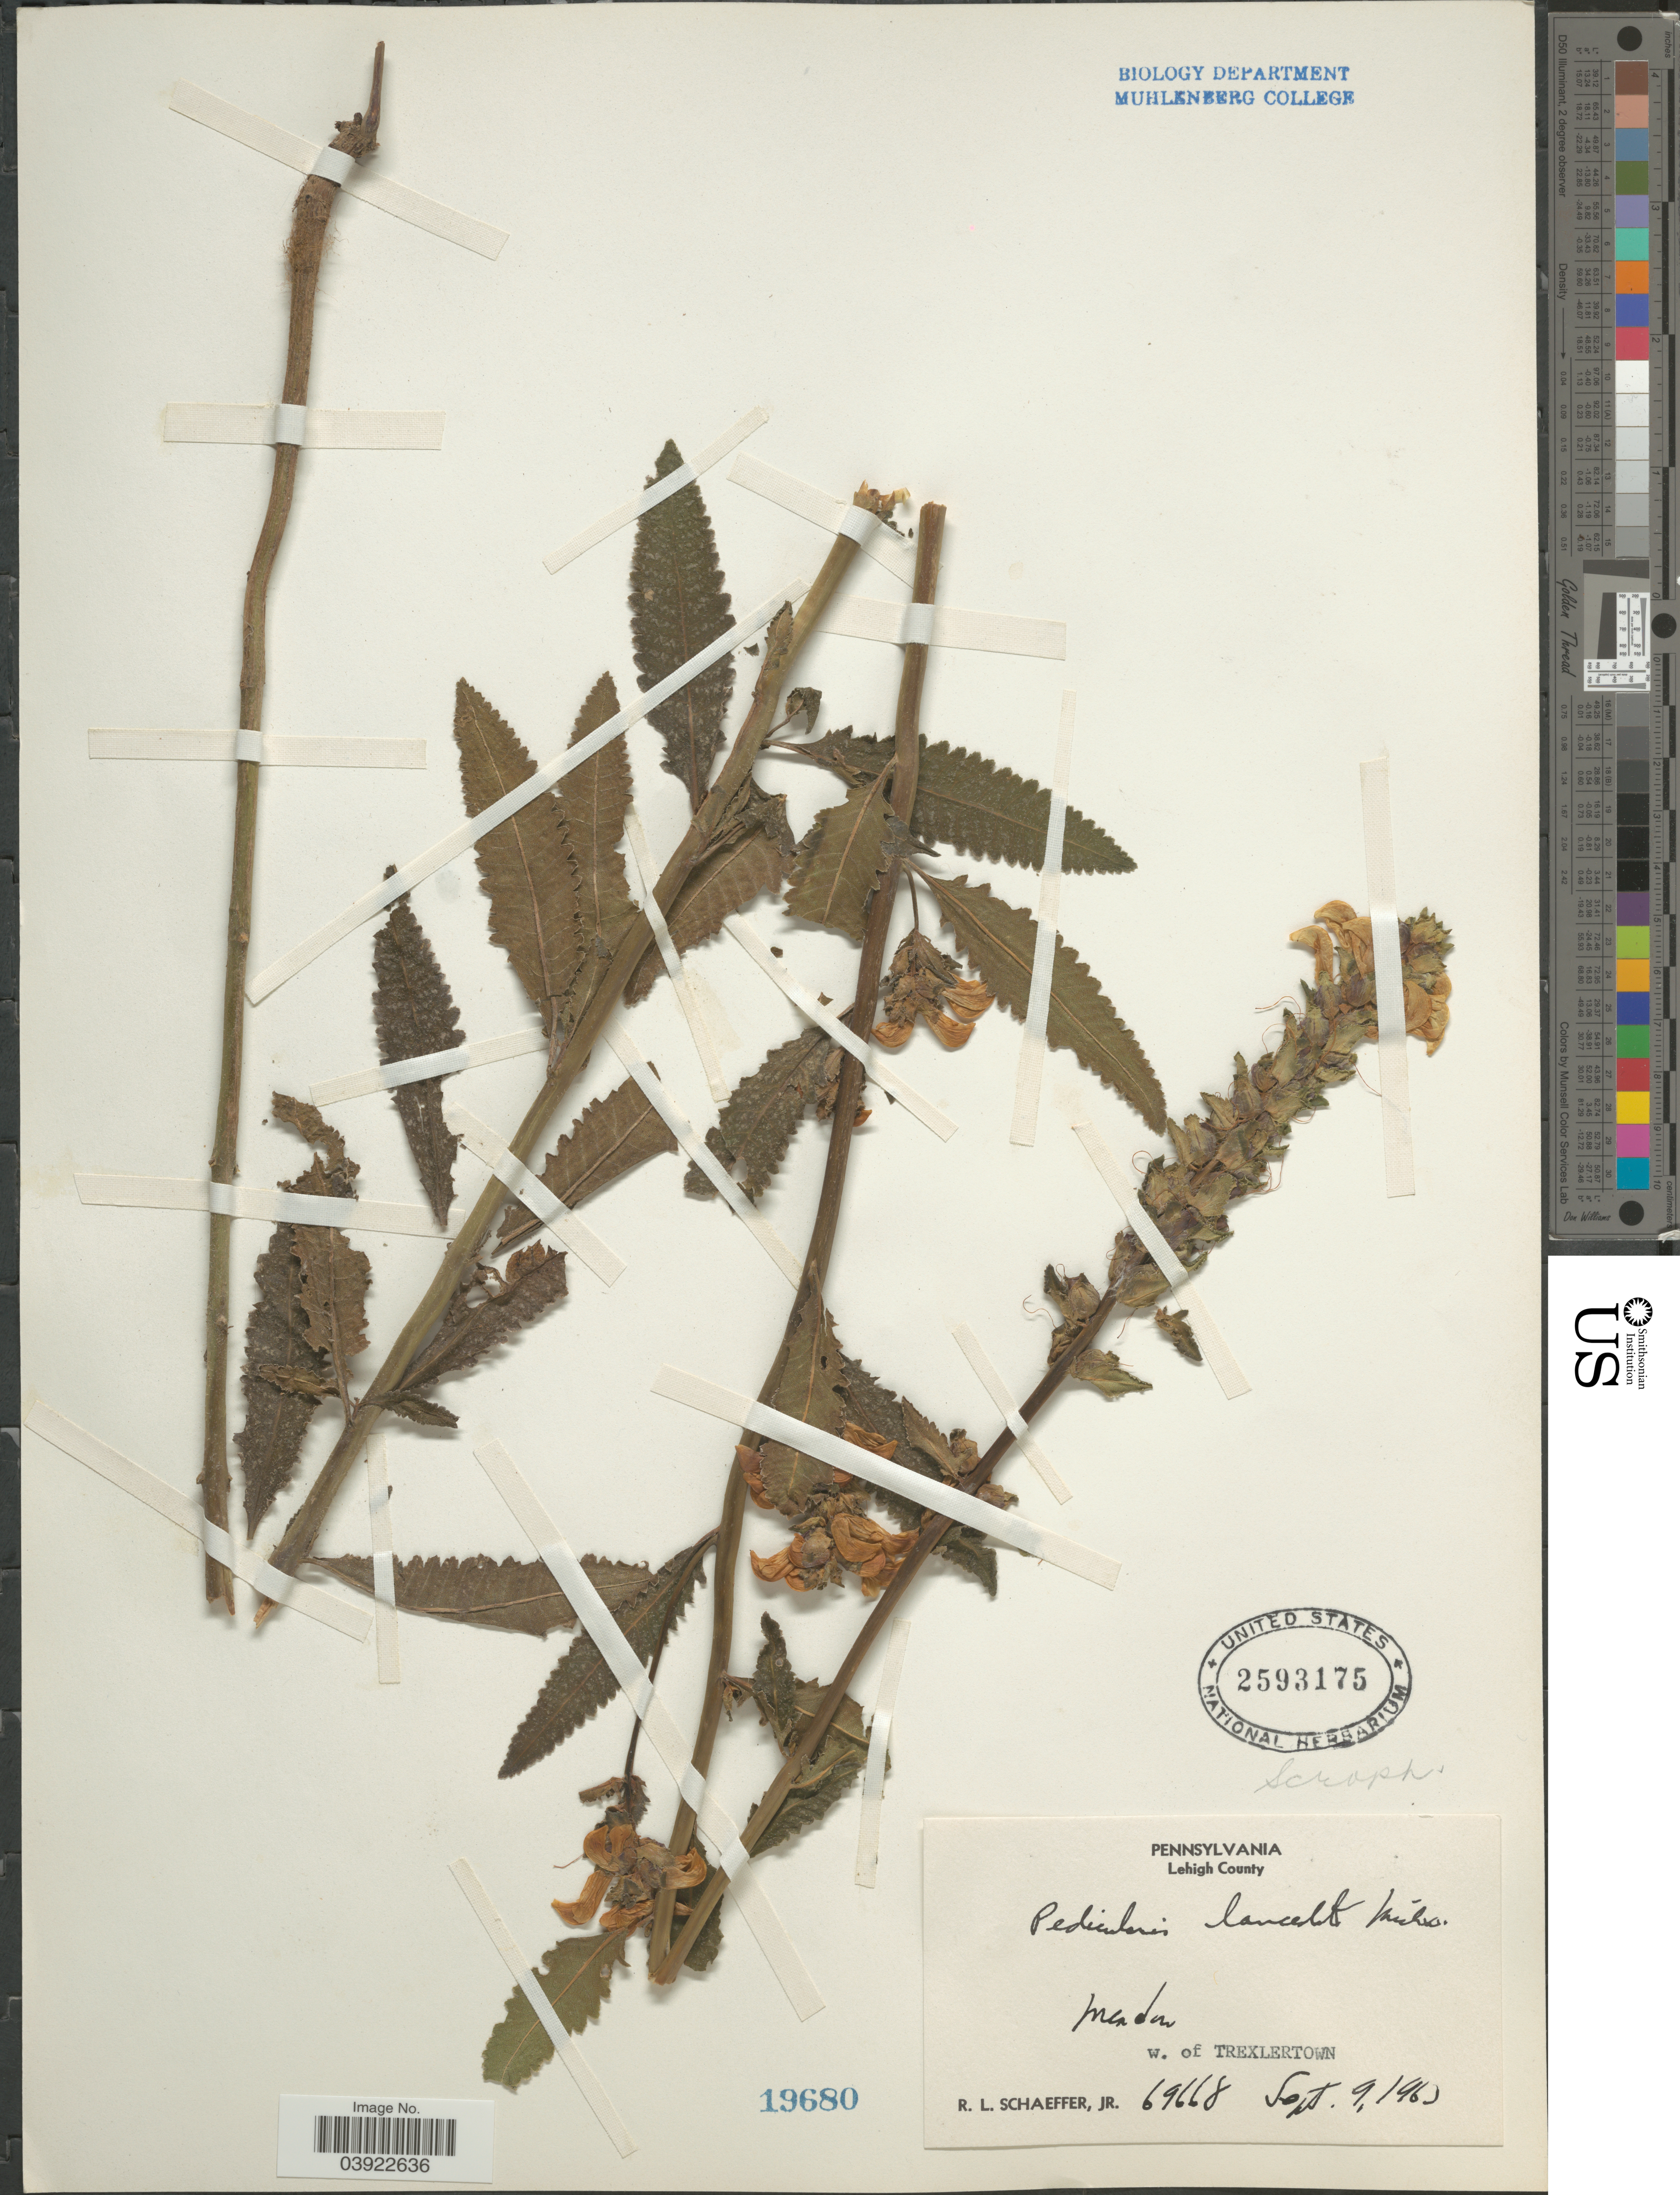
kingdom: Plantae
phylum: Tracheophyta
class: Magnoliopsida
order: Lamiales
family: Orobanchaceae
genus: Pedicularis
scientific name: Pedicularis lanceolata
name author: Michx.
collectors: R. L. Schaeffer Jr.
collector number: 69668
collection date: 1963-09-09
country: United States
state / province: Pennsylvania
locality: Lehigh County. Meadow w. of Trexlertown.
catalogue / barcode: US 2593175